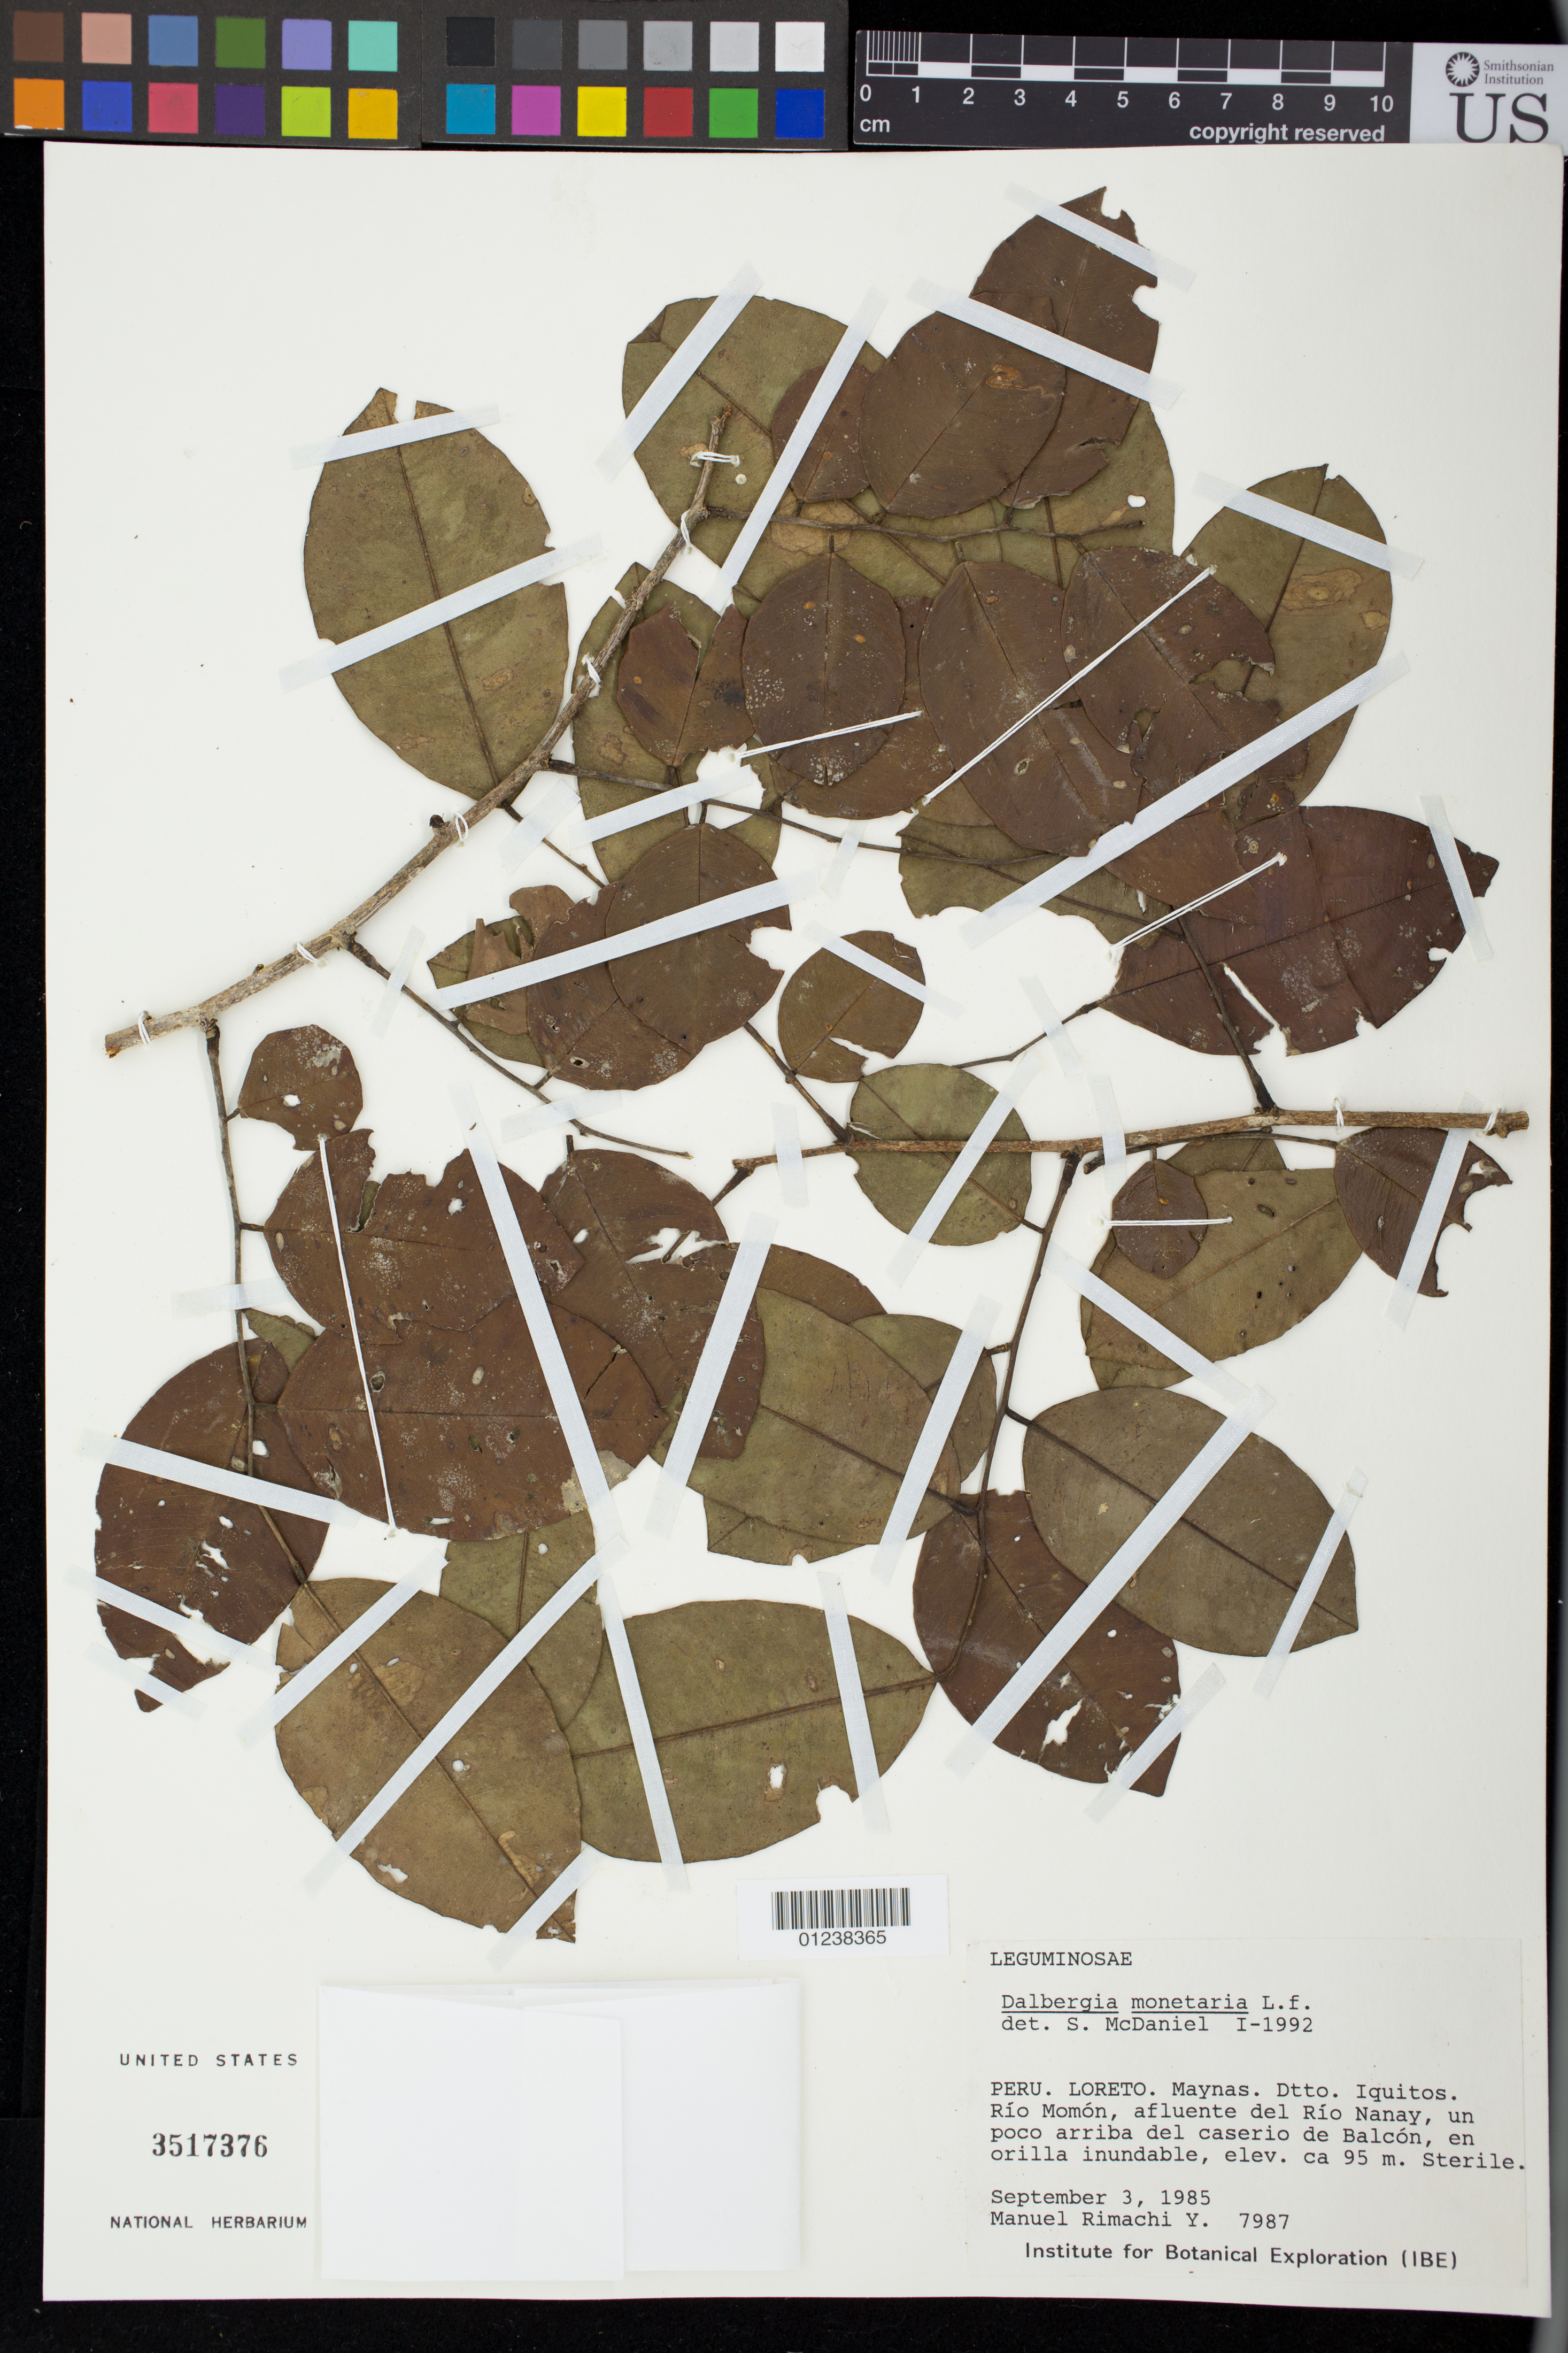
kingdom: Plantae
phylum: Tracheophyta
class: Magnoliopsida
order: Fabales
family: Fabaceae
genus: Dalbergia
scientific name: Dalbergia monetaria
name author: L. f.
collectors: M. Rimachi Y.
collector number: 7987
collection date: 1985-09-03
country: Peru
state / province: Loreto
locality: Rio Momon, afluente del Rio Nanay, un poco arriba del caserio de Balcon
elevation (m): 95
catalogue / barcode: US 3517376